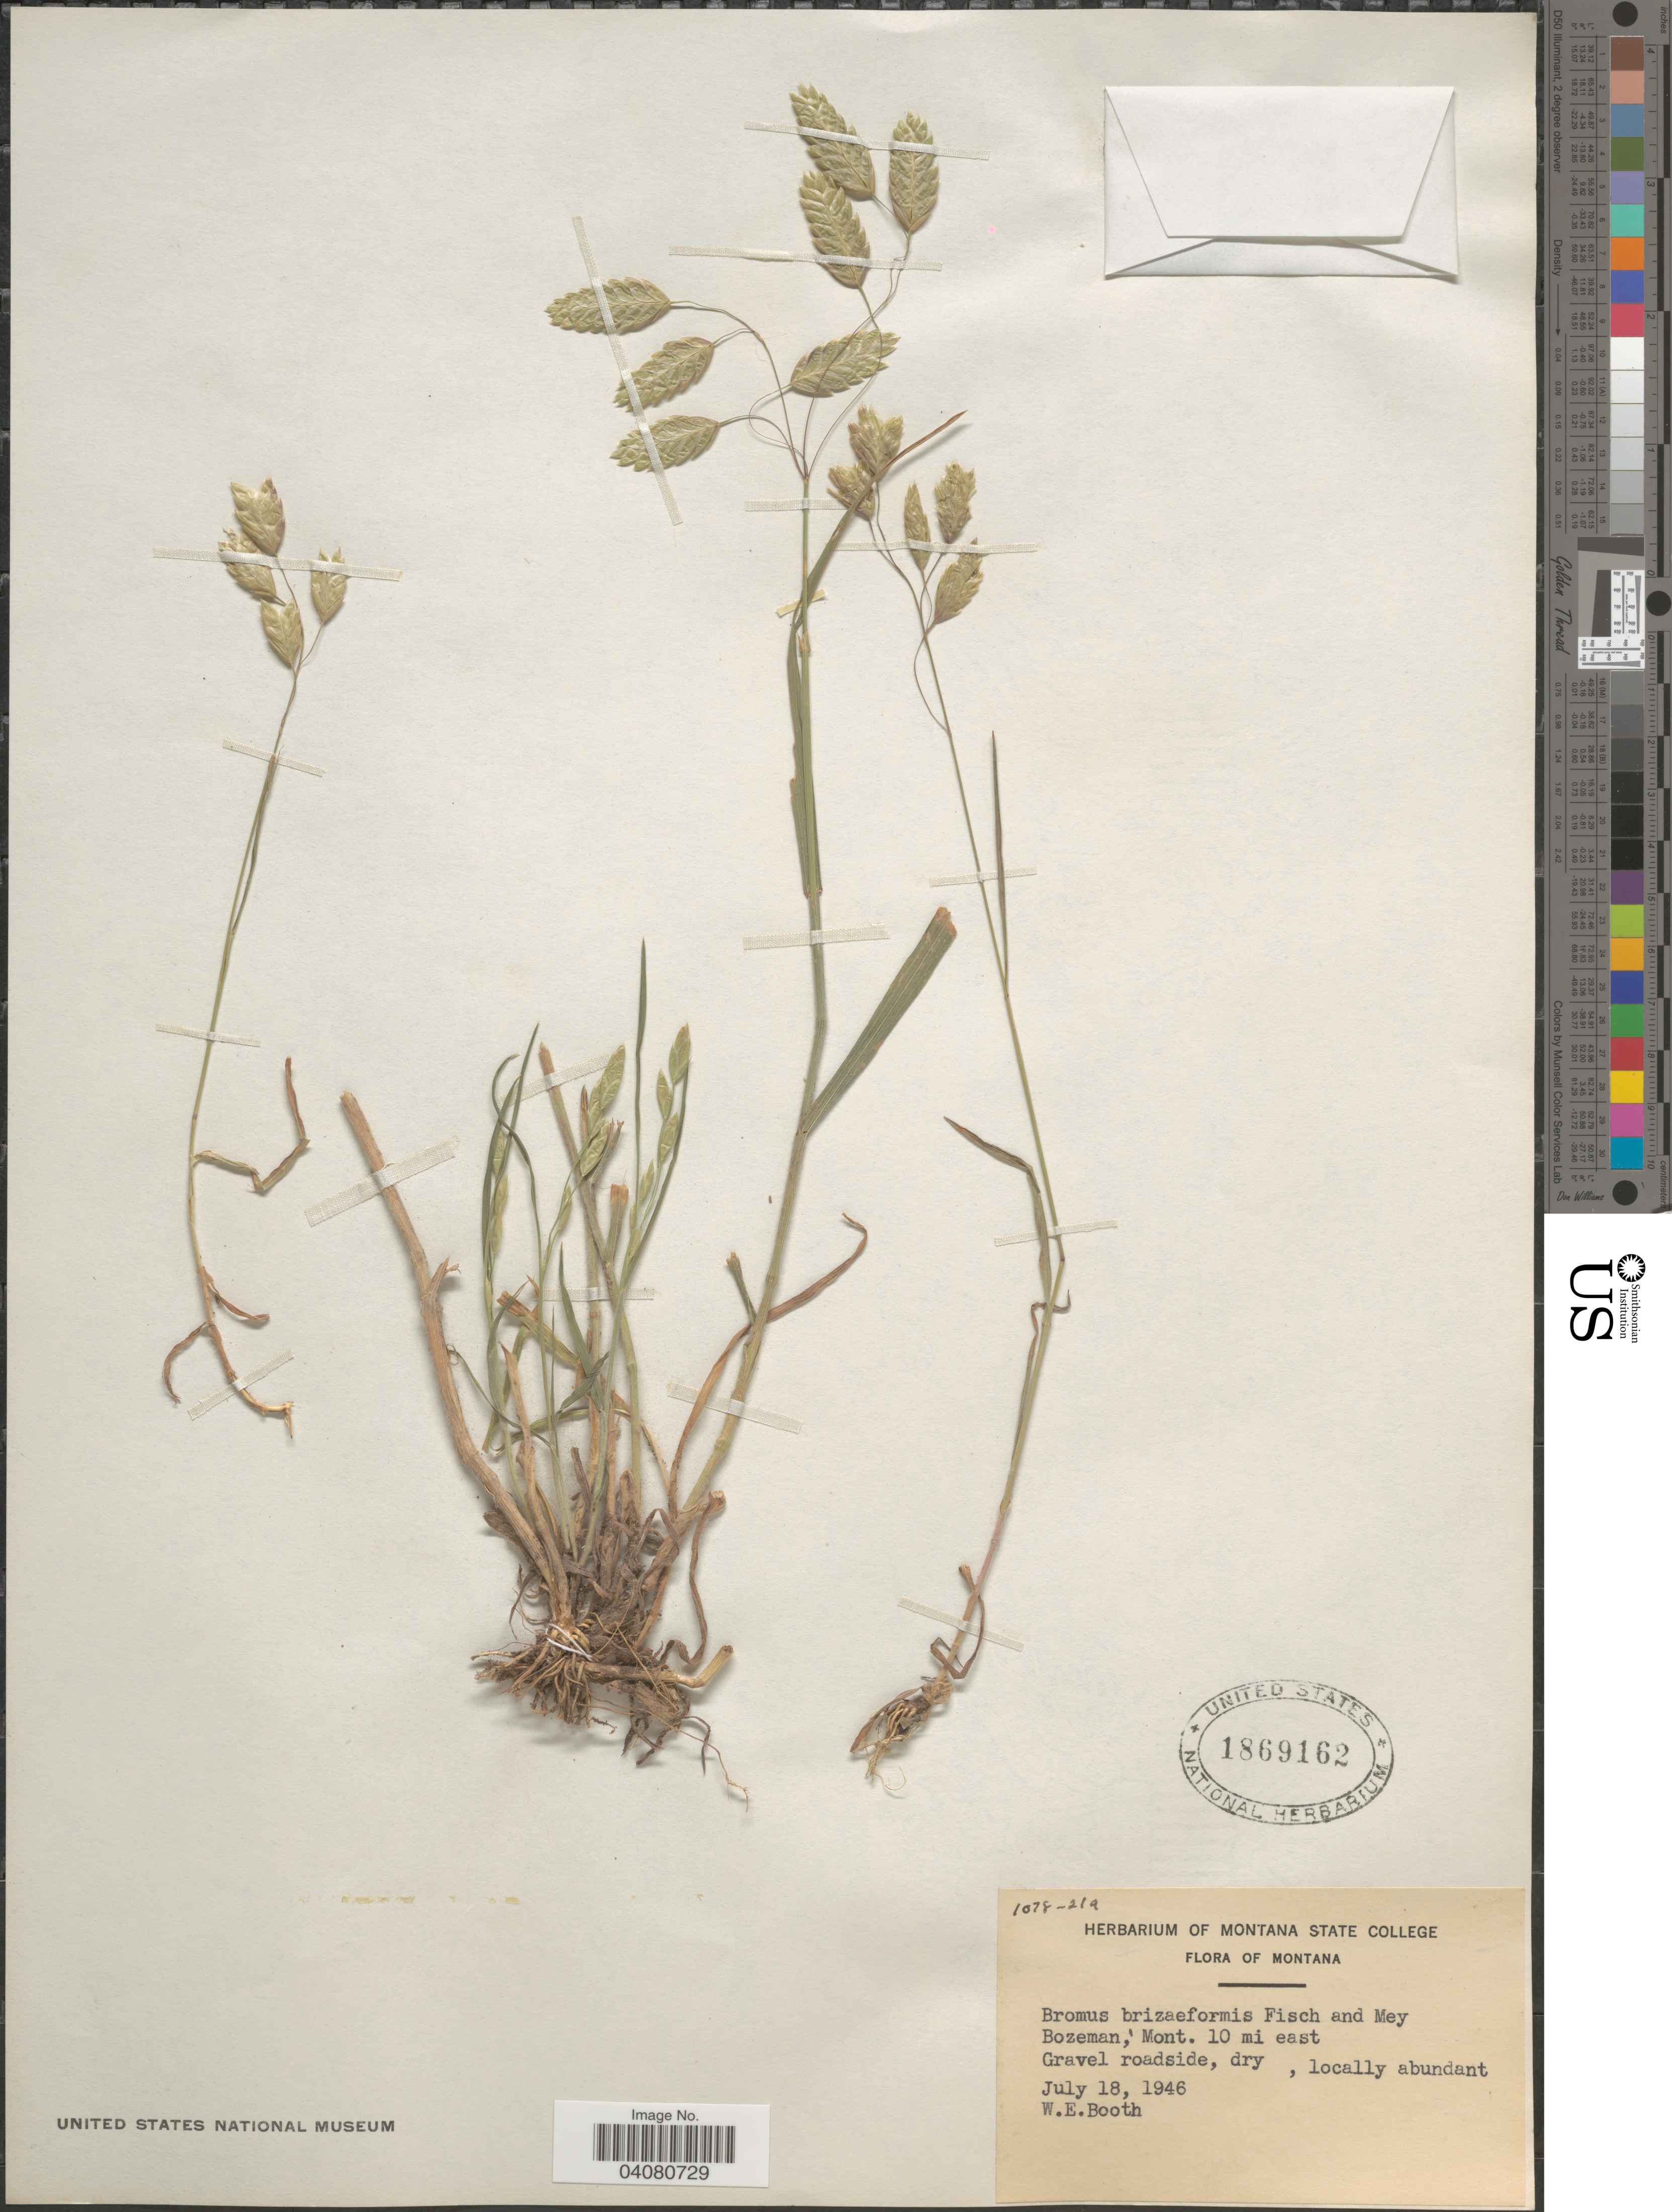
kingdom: Plantae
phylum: Tracheophyta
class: Liliopsida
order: Poales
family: Poaceae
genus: Bromus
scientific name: Bromus briziformis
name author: Fisch. & C.A. Mey.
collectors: W. Booth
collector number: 1078-21a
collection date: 1946-07-18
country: United States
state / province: Montana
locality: Bozeman, Mont. 10 mi east. Gravel roadside, dry, locally abundant.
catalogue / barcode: US 1869162